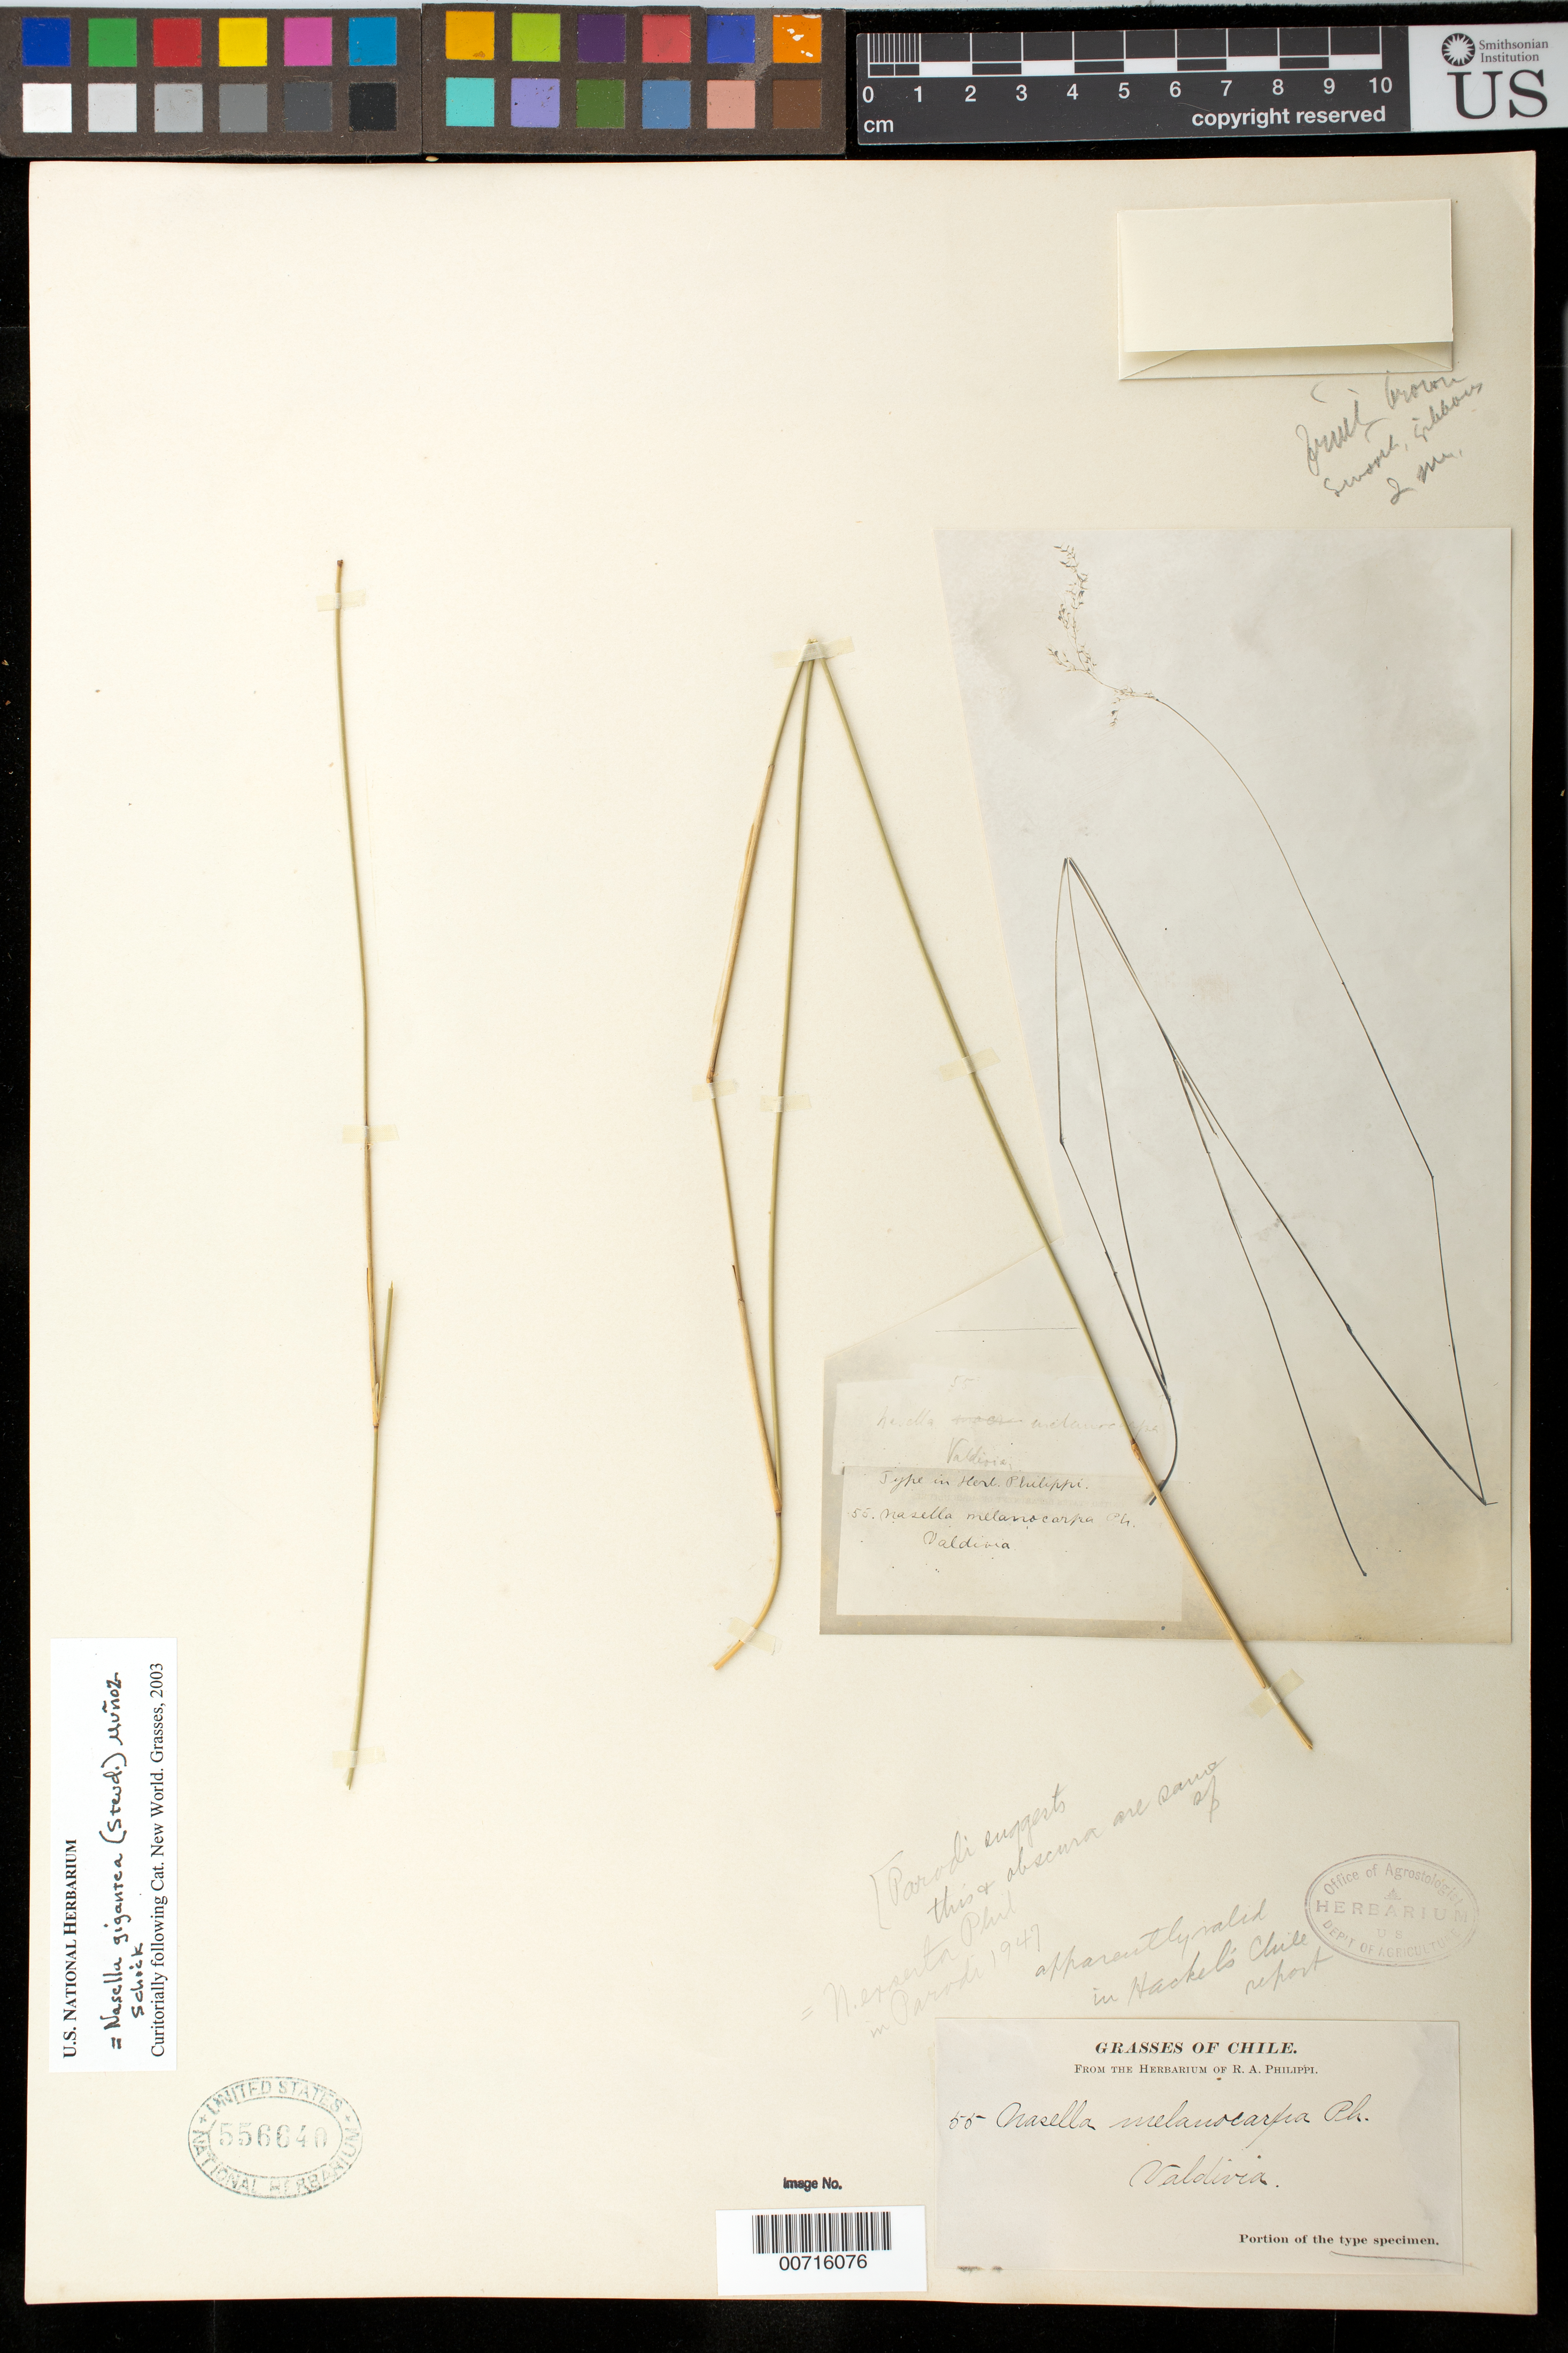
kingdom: Plantae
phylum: Tracheophyta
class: Liliopsida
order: Poales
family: Poaceae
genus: Nassella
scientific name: Nassella melanocarpa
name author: Phil.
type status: Type Collection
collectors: ex. herb. R.A. Philippi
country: Chile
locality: Valdivia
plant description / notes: Photograph and fragmentary material of type specimen ex herb. R.A. Philippi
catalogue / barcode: US 556640